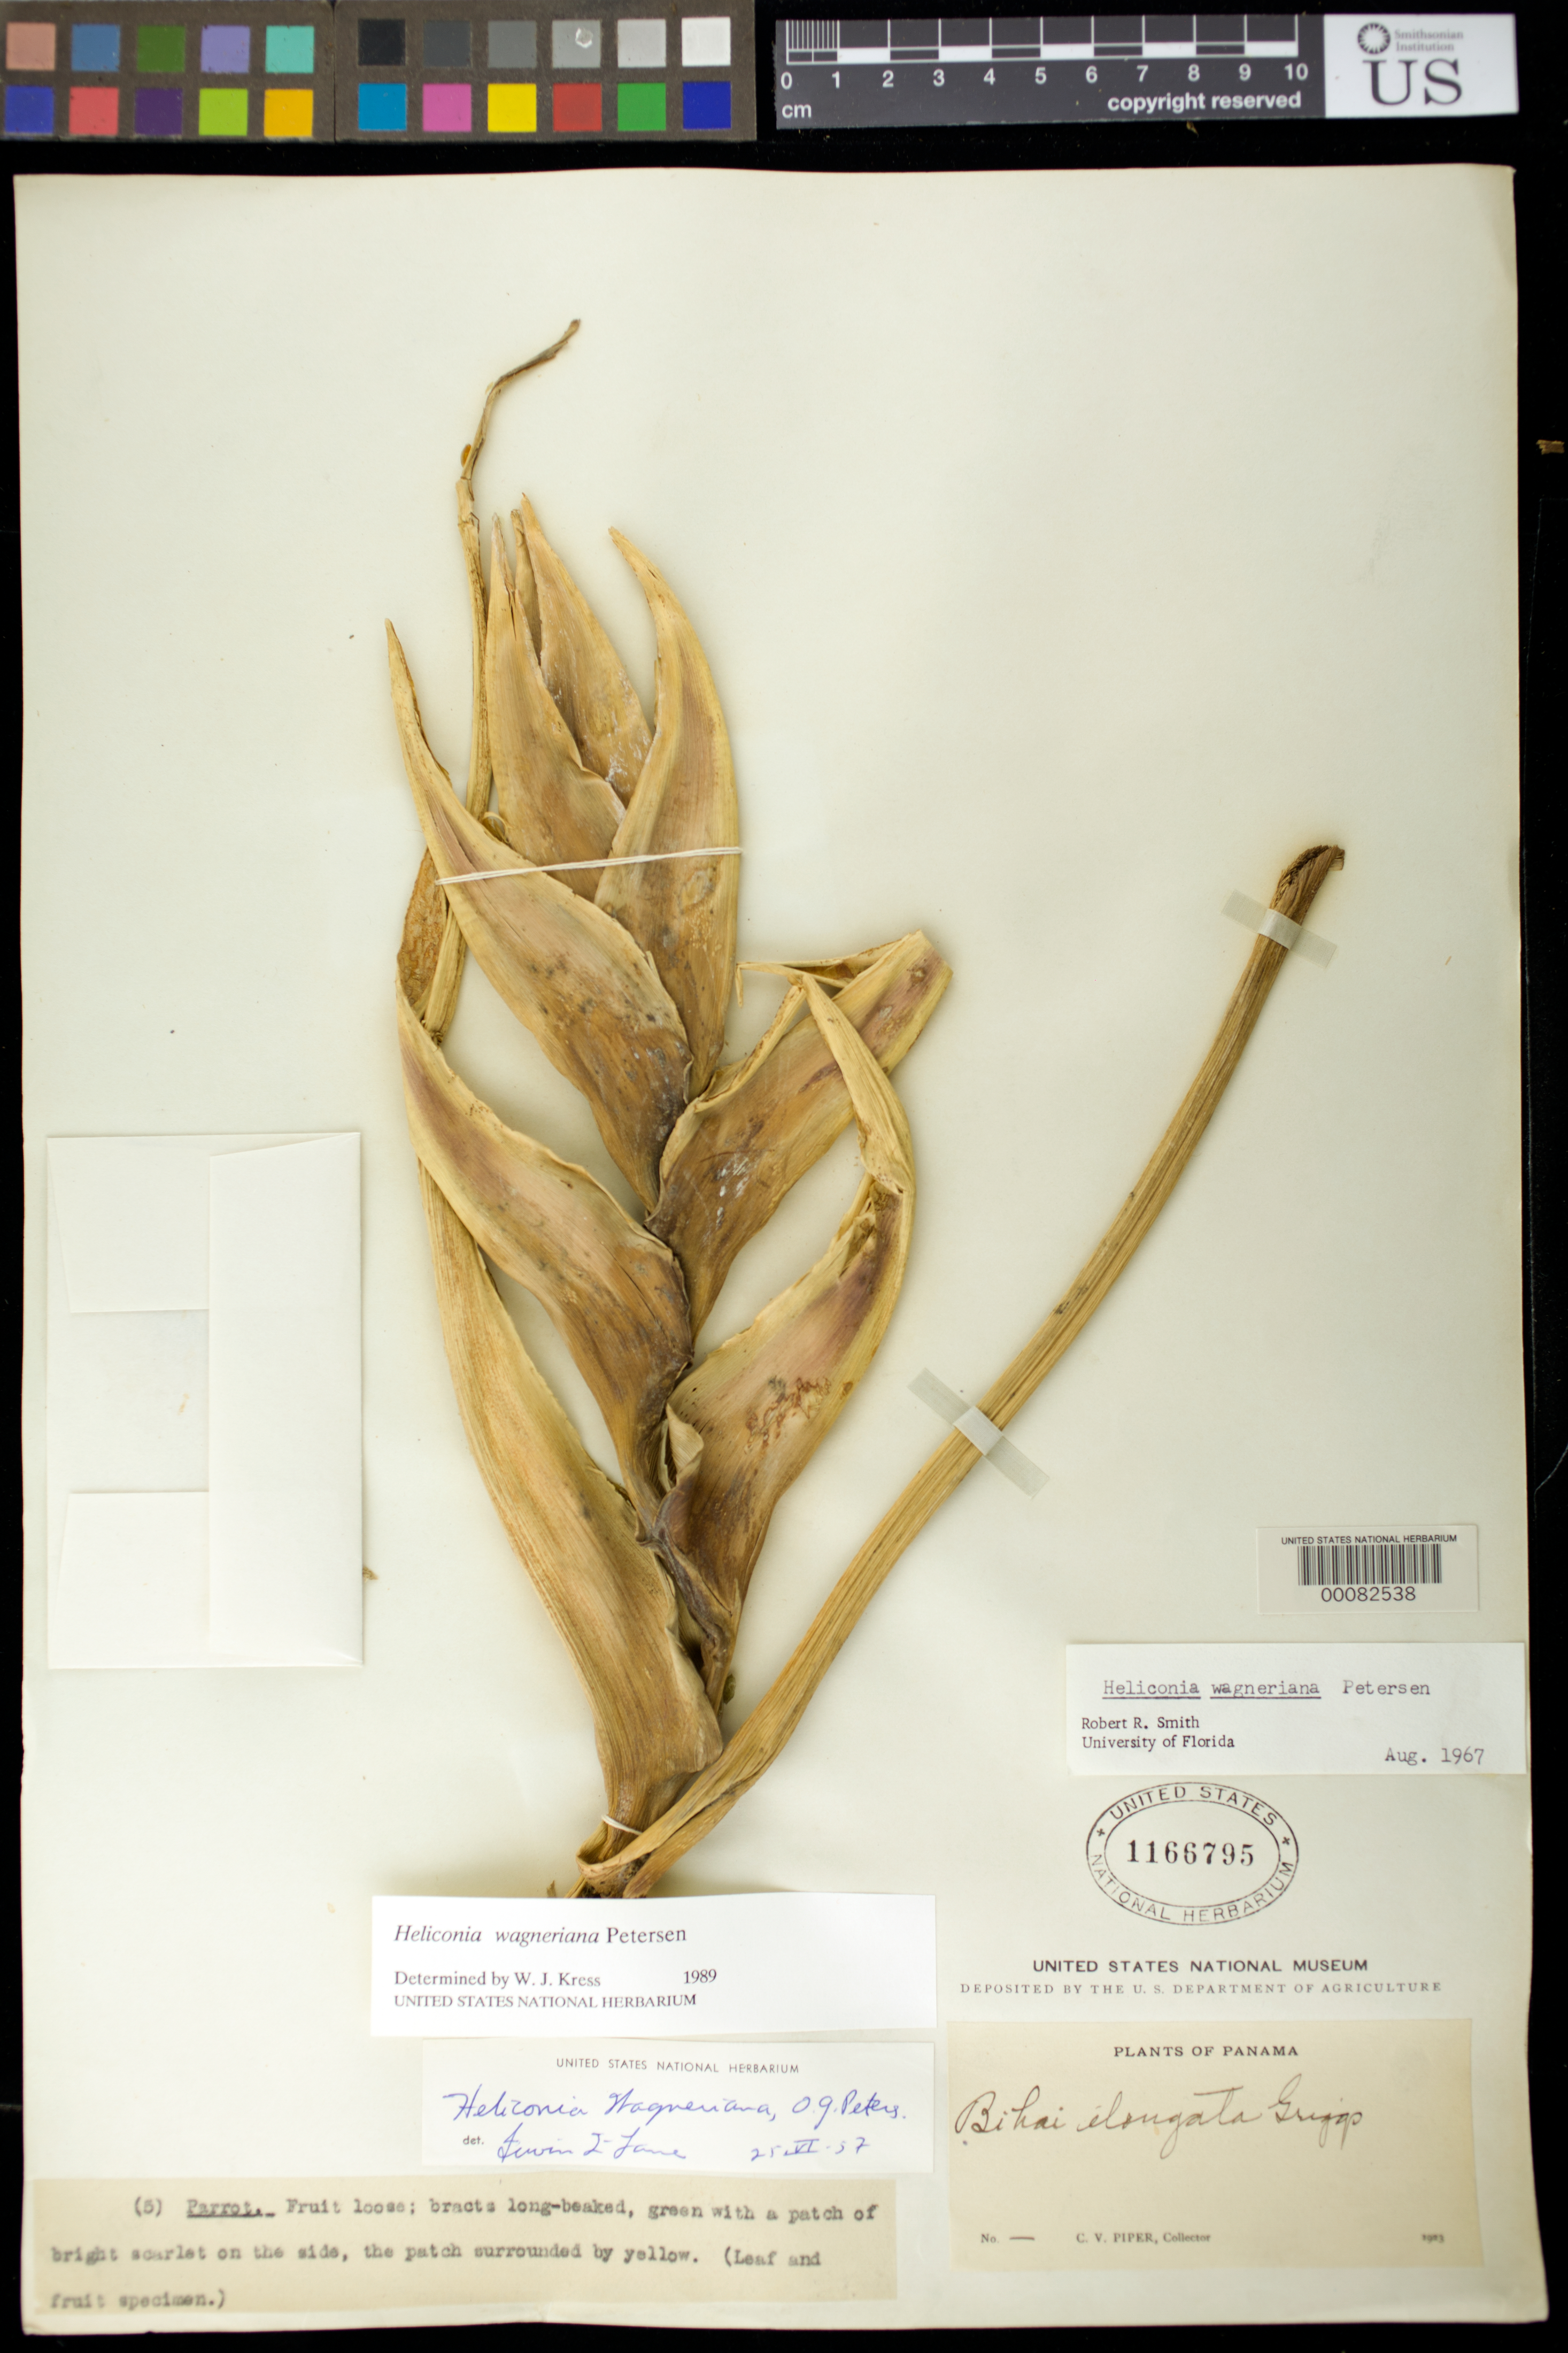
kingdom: Plantae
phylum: Tracheophyta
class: Liliopsida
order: Zingiberales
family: Heliconiaceae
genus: Heliconia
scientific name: Heliconia wagneriana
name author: Petersen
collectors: C. V. Piper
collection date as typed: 1923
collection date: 1923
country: Panama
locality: NW of Boquete towards Parque Nacional Volcan Baru.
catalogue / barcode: US 1166795